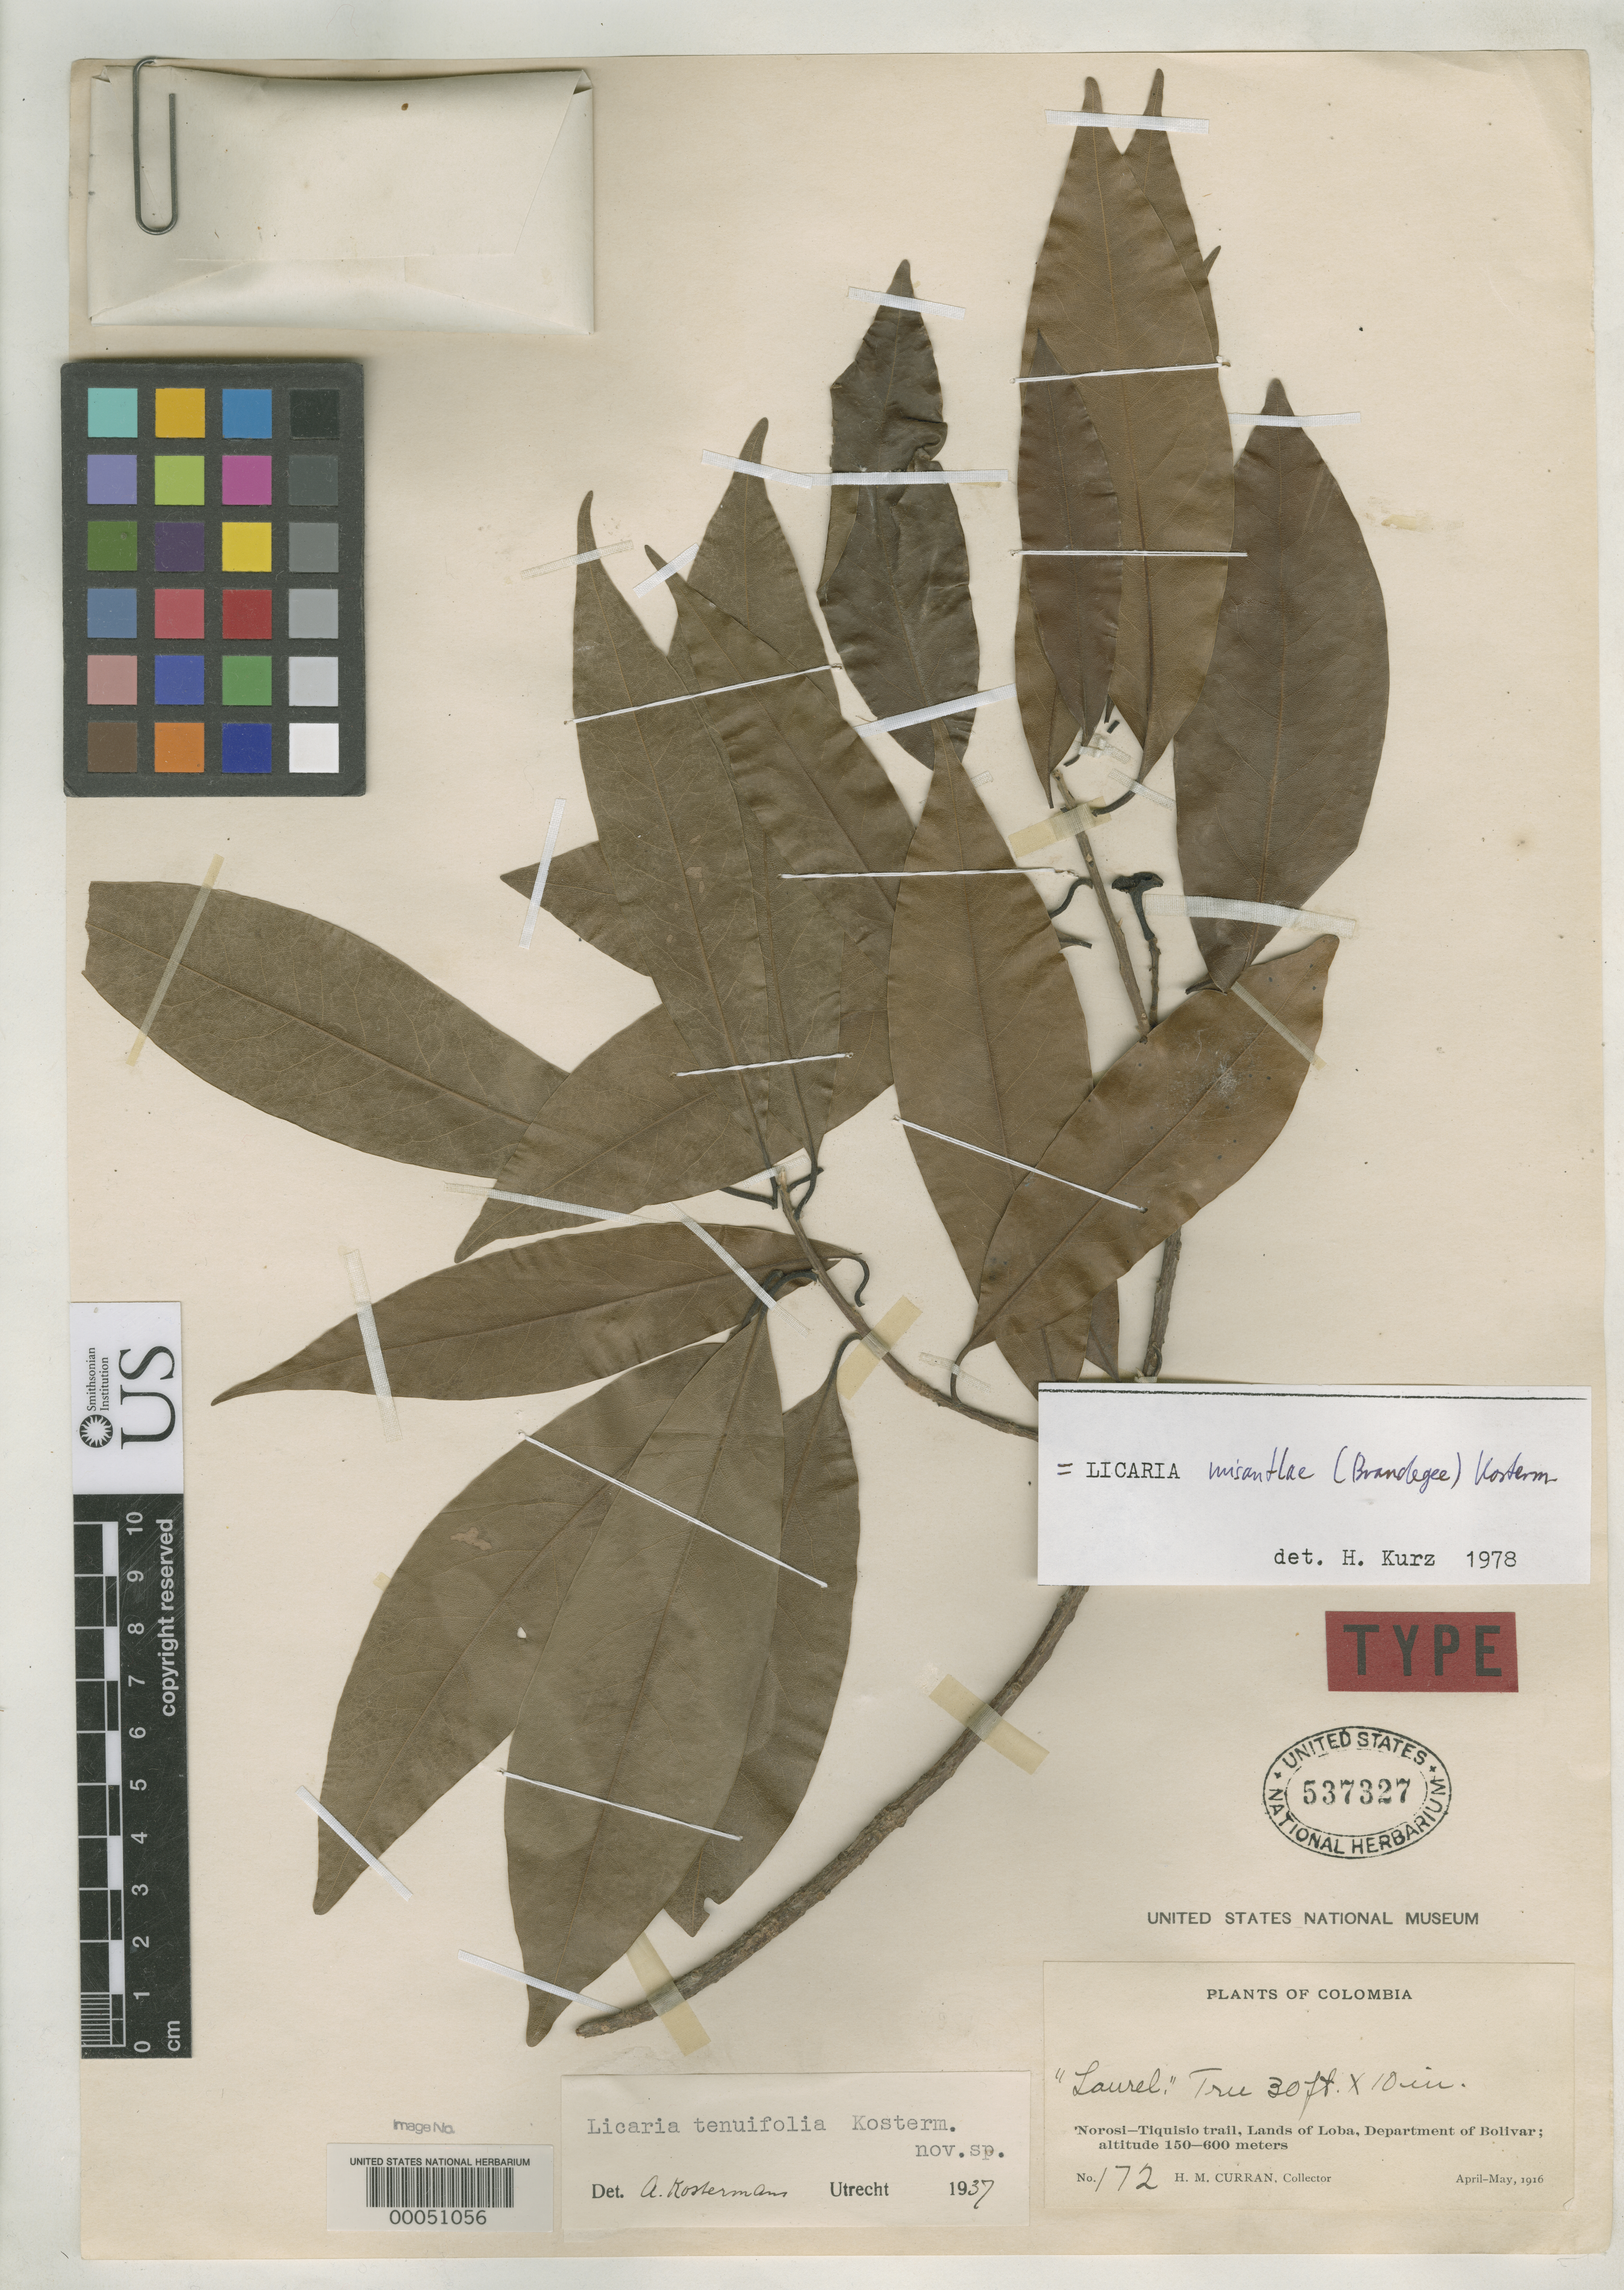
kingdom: Plantae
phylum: Tracheophyta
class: Magnoliopsida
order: Laurales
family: Lauraceae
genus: Licaria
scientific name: Licaria tenuifolia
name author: Kosterm.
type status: Holotype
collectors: H. M. Curran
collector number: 172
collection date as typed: Apr 1916 to -- May 1916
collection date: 1916-04/1916-05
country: Colombia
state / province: Bolívar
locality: Norosi-Tiquisio Trail, Lands of Loba.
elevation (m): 150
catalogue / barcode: US 537327